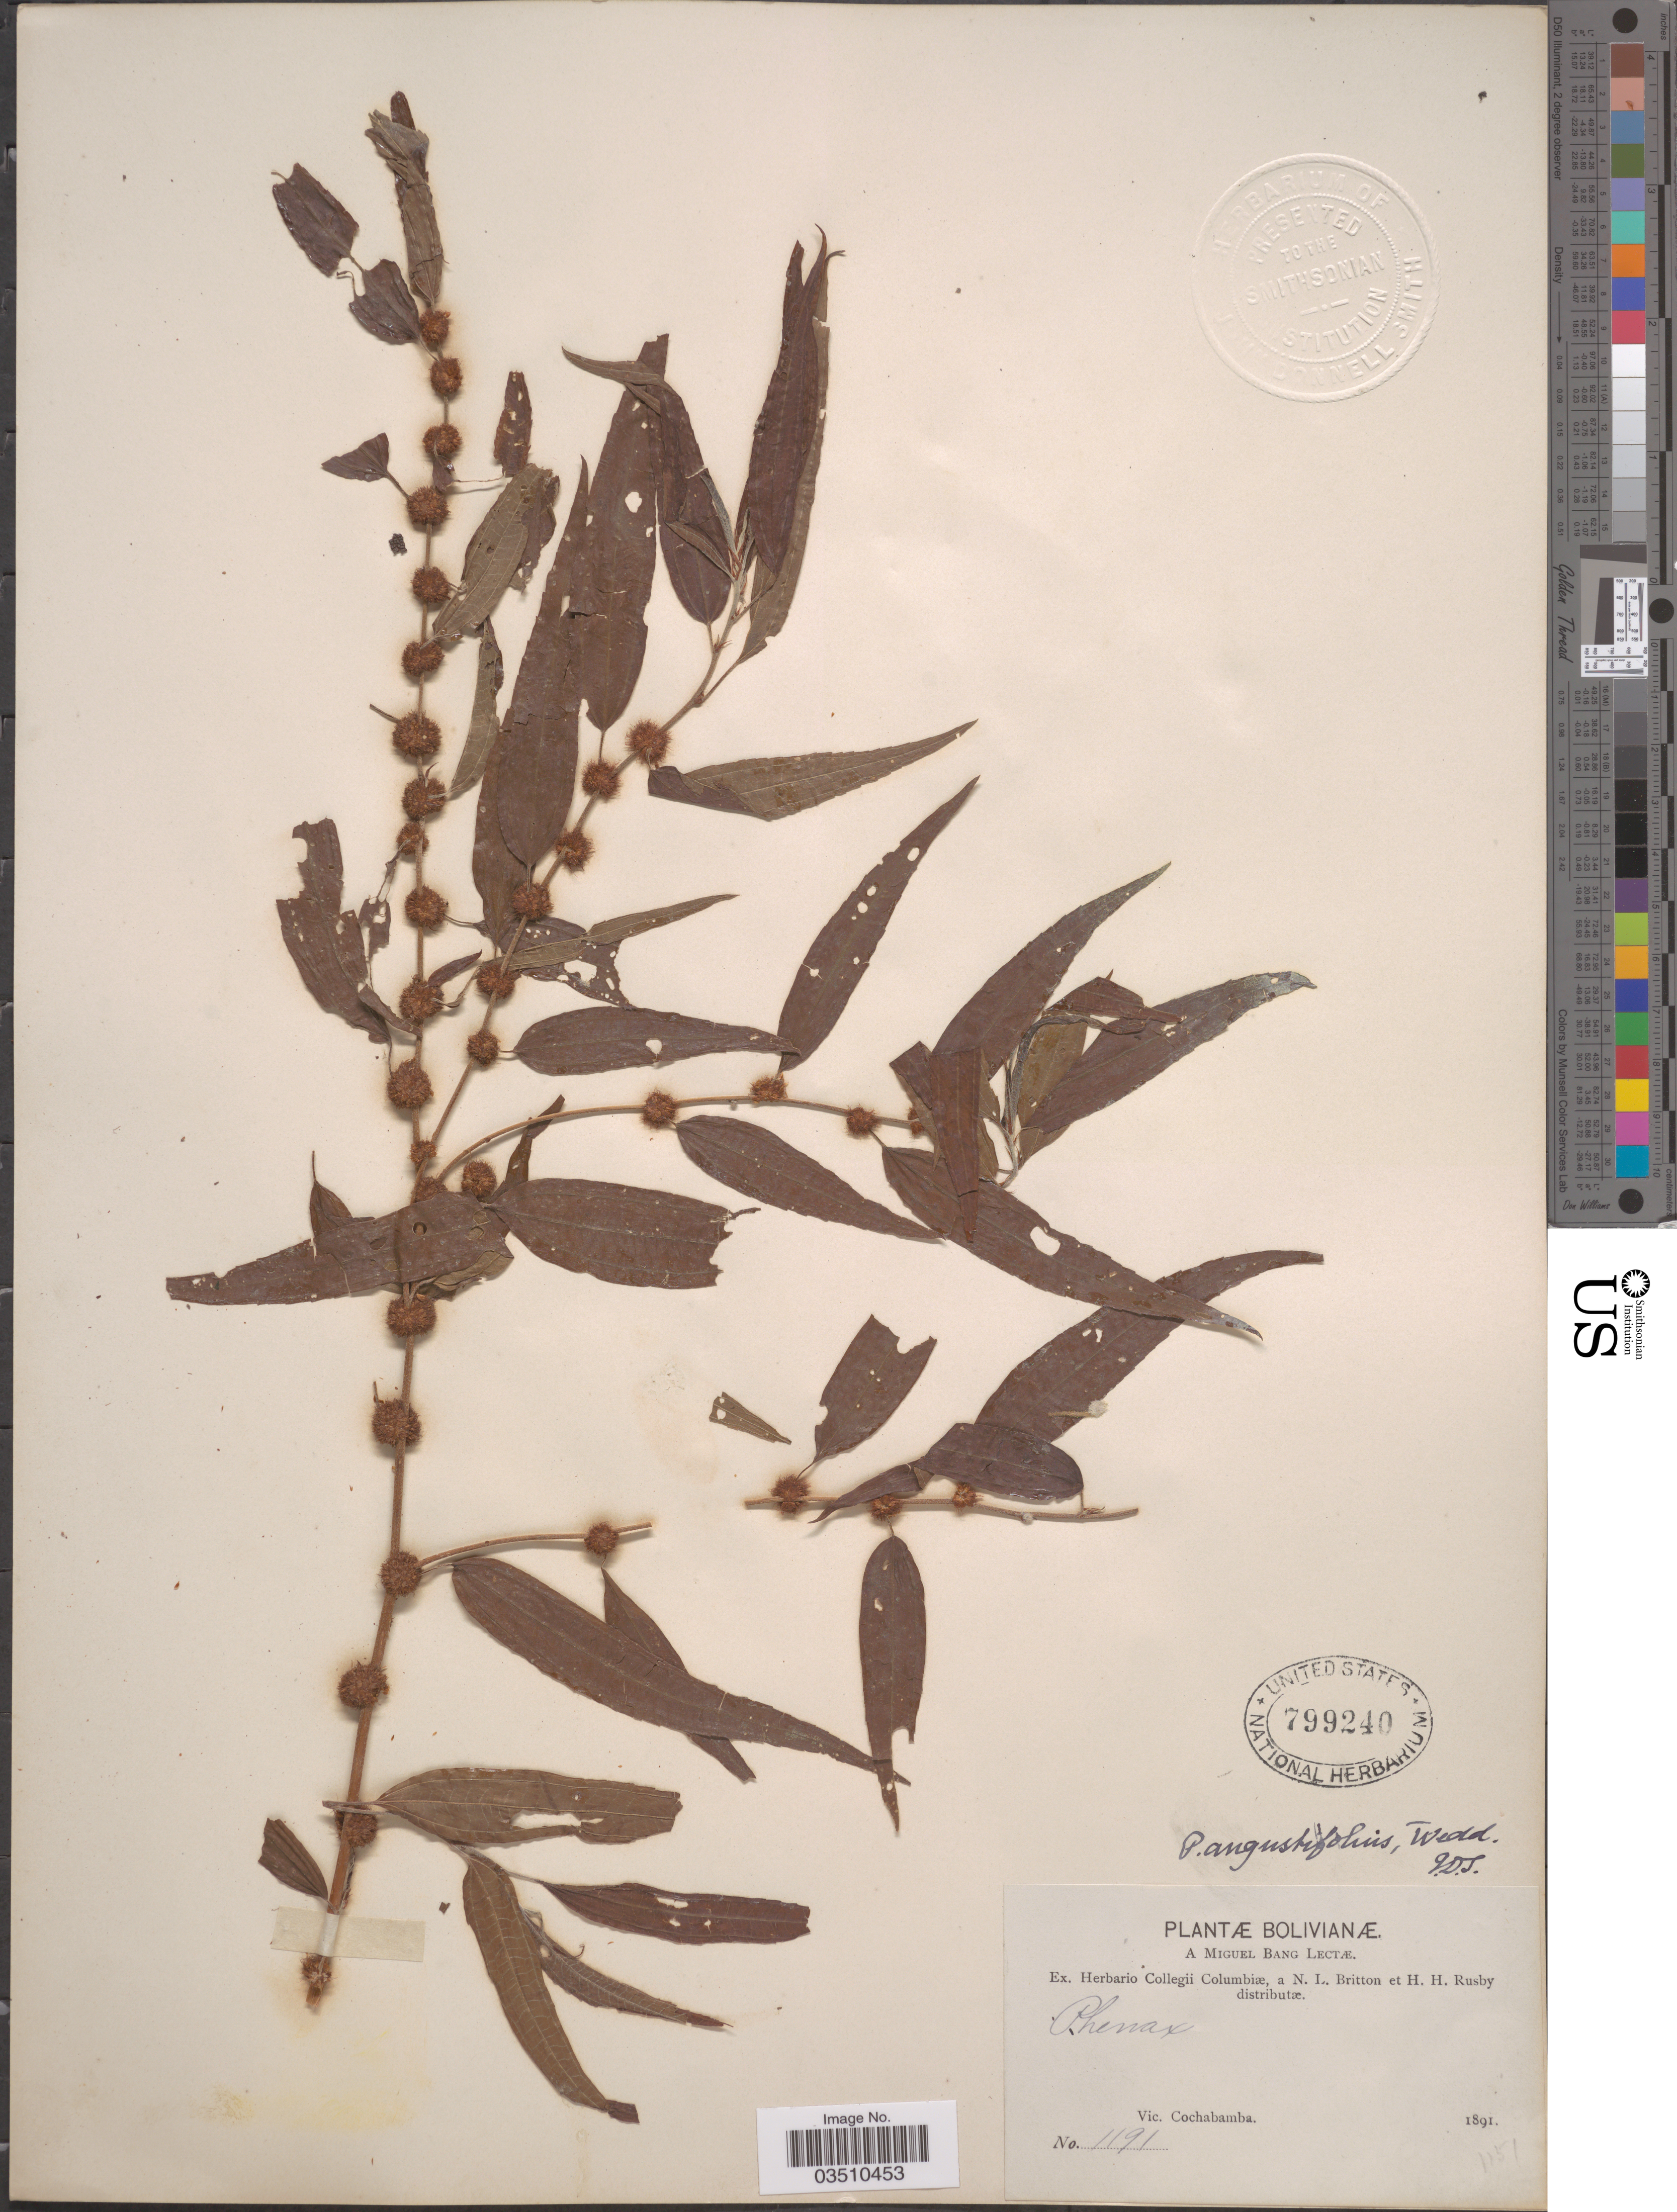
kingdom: Plantae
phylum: Tracheophyta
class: Magnoliopsida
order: Rosales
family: Urticaceae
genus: Phenax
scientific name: Phenax angustifolius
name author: (Kunth) Wedd.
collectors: M. Bang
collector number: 1191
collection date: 1891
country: Bolivia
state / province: Cochabamba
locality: Vic. Cochabamba.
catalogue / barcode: US 799240